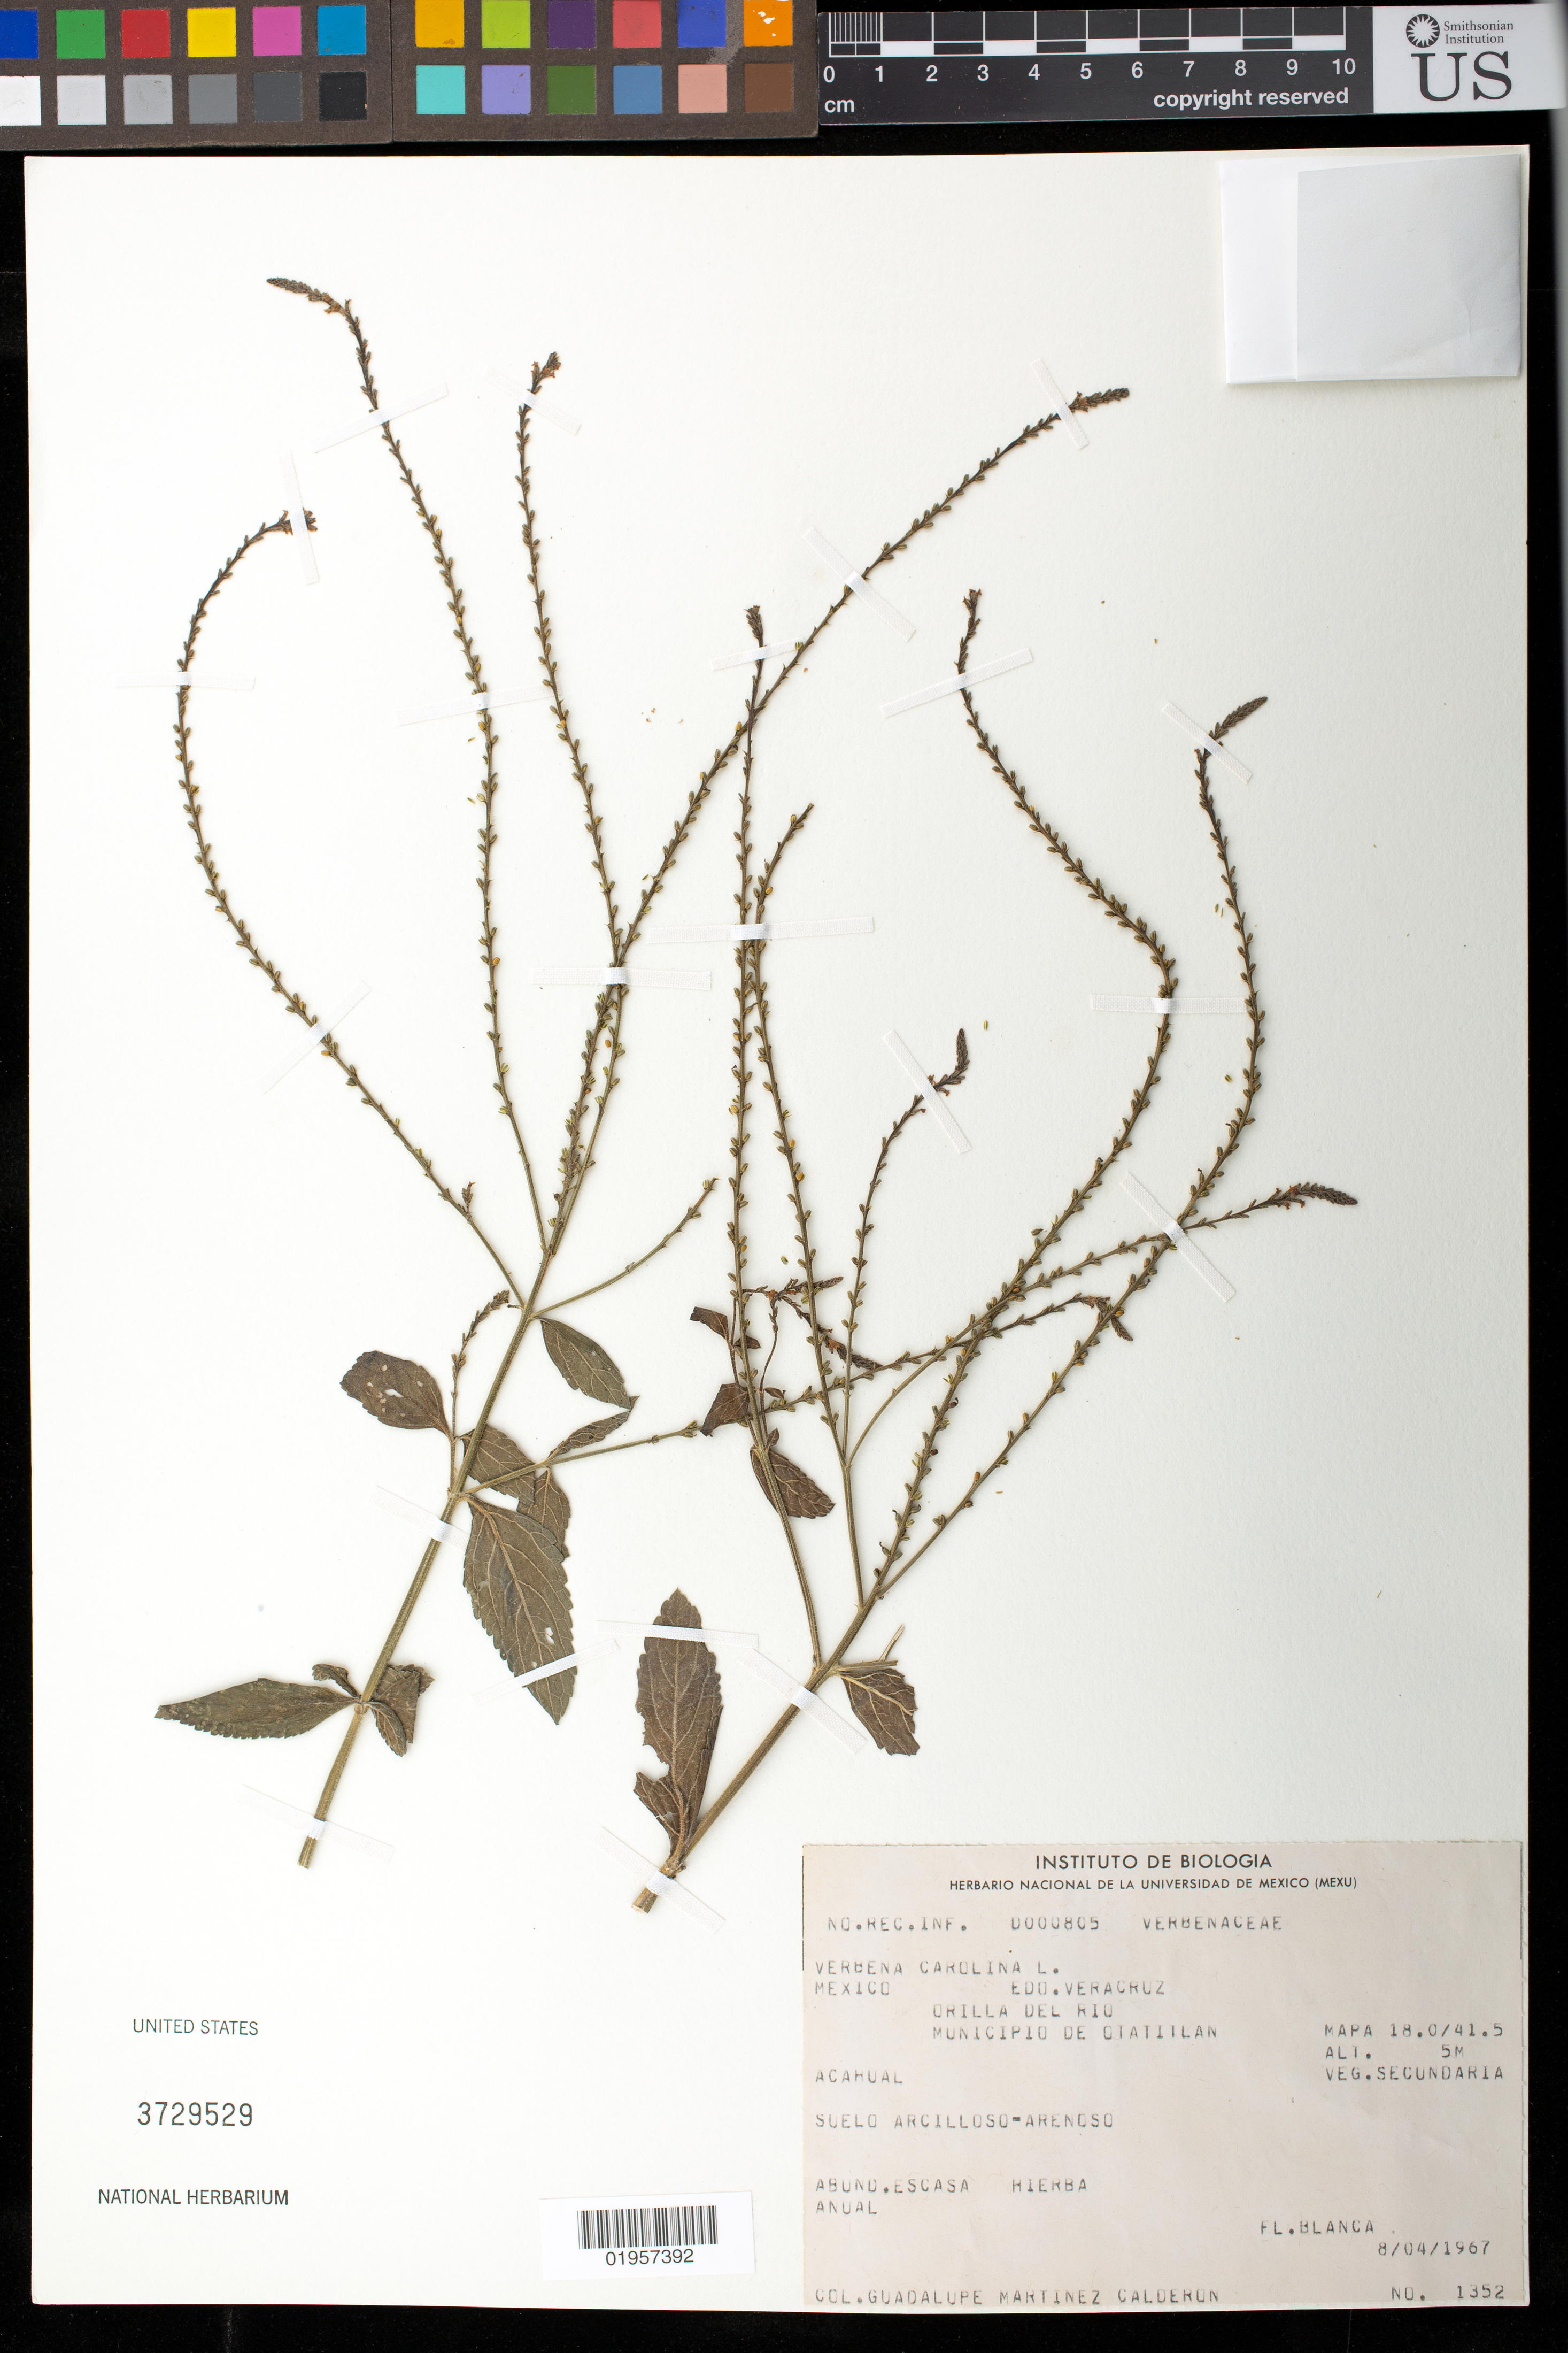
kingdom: Plantae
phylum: Tracheophyta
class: Magnoliopsida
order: Lamiales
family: Verbenaceae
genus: Verbena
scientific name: Verbena carolina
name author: L.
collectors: G. Martínez Calderón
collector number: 1352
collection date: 1967-04-08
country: Mexico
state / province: Veracruz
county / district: Otatilan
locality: Orilla del Rio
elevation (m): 5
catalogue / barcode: US 3729529